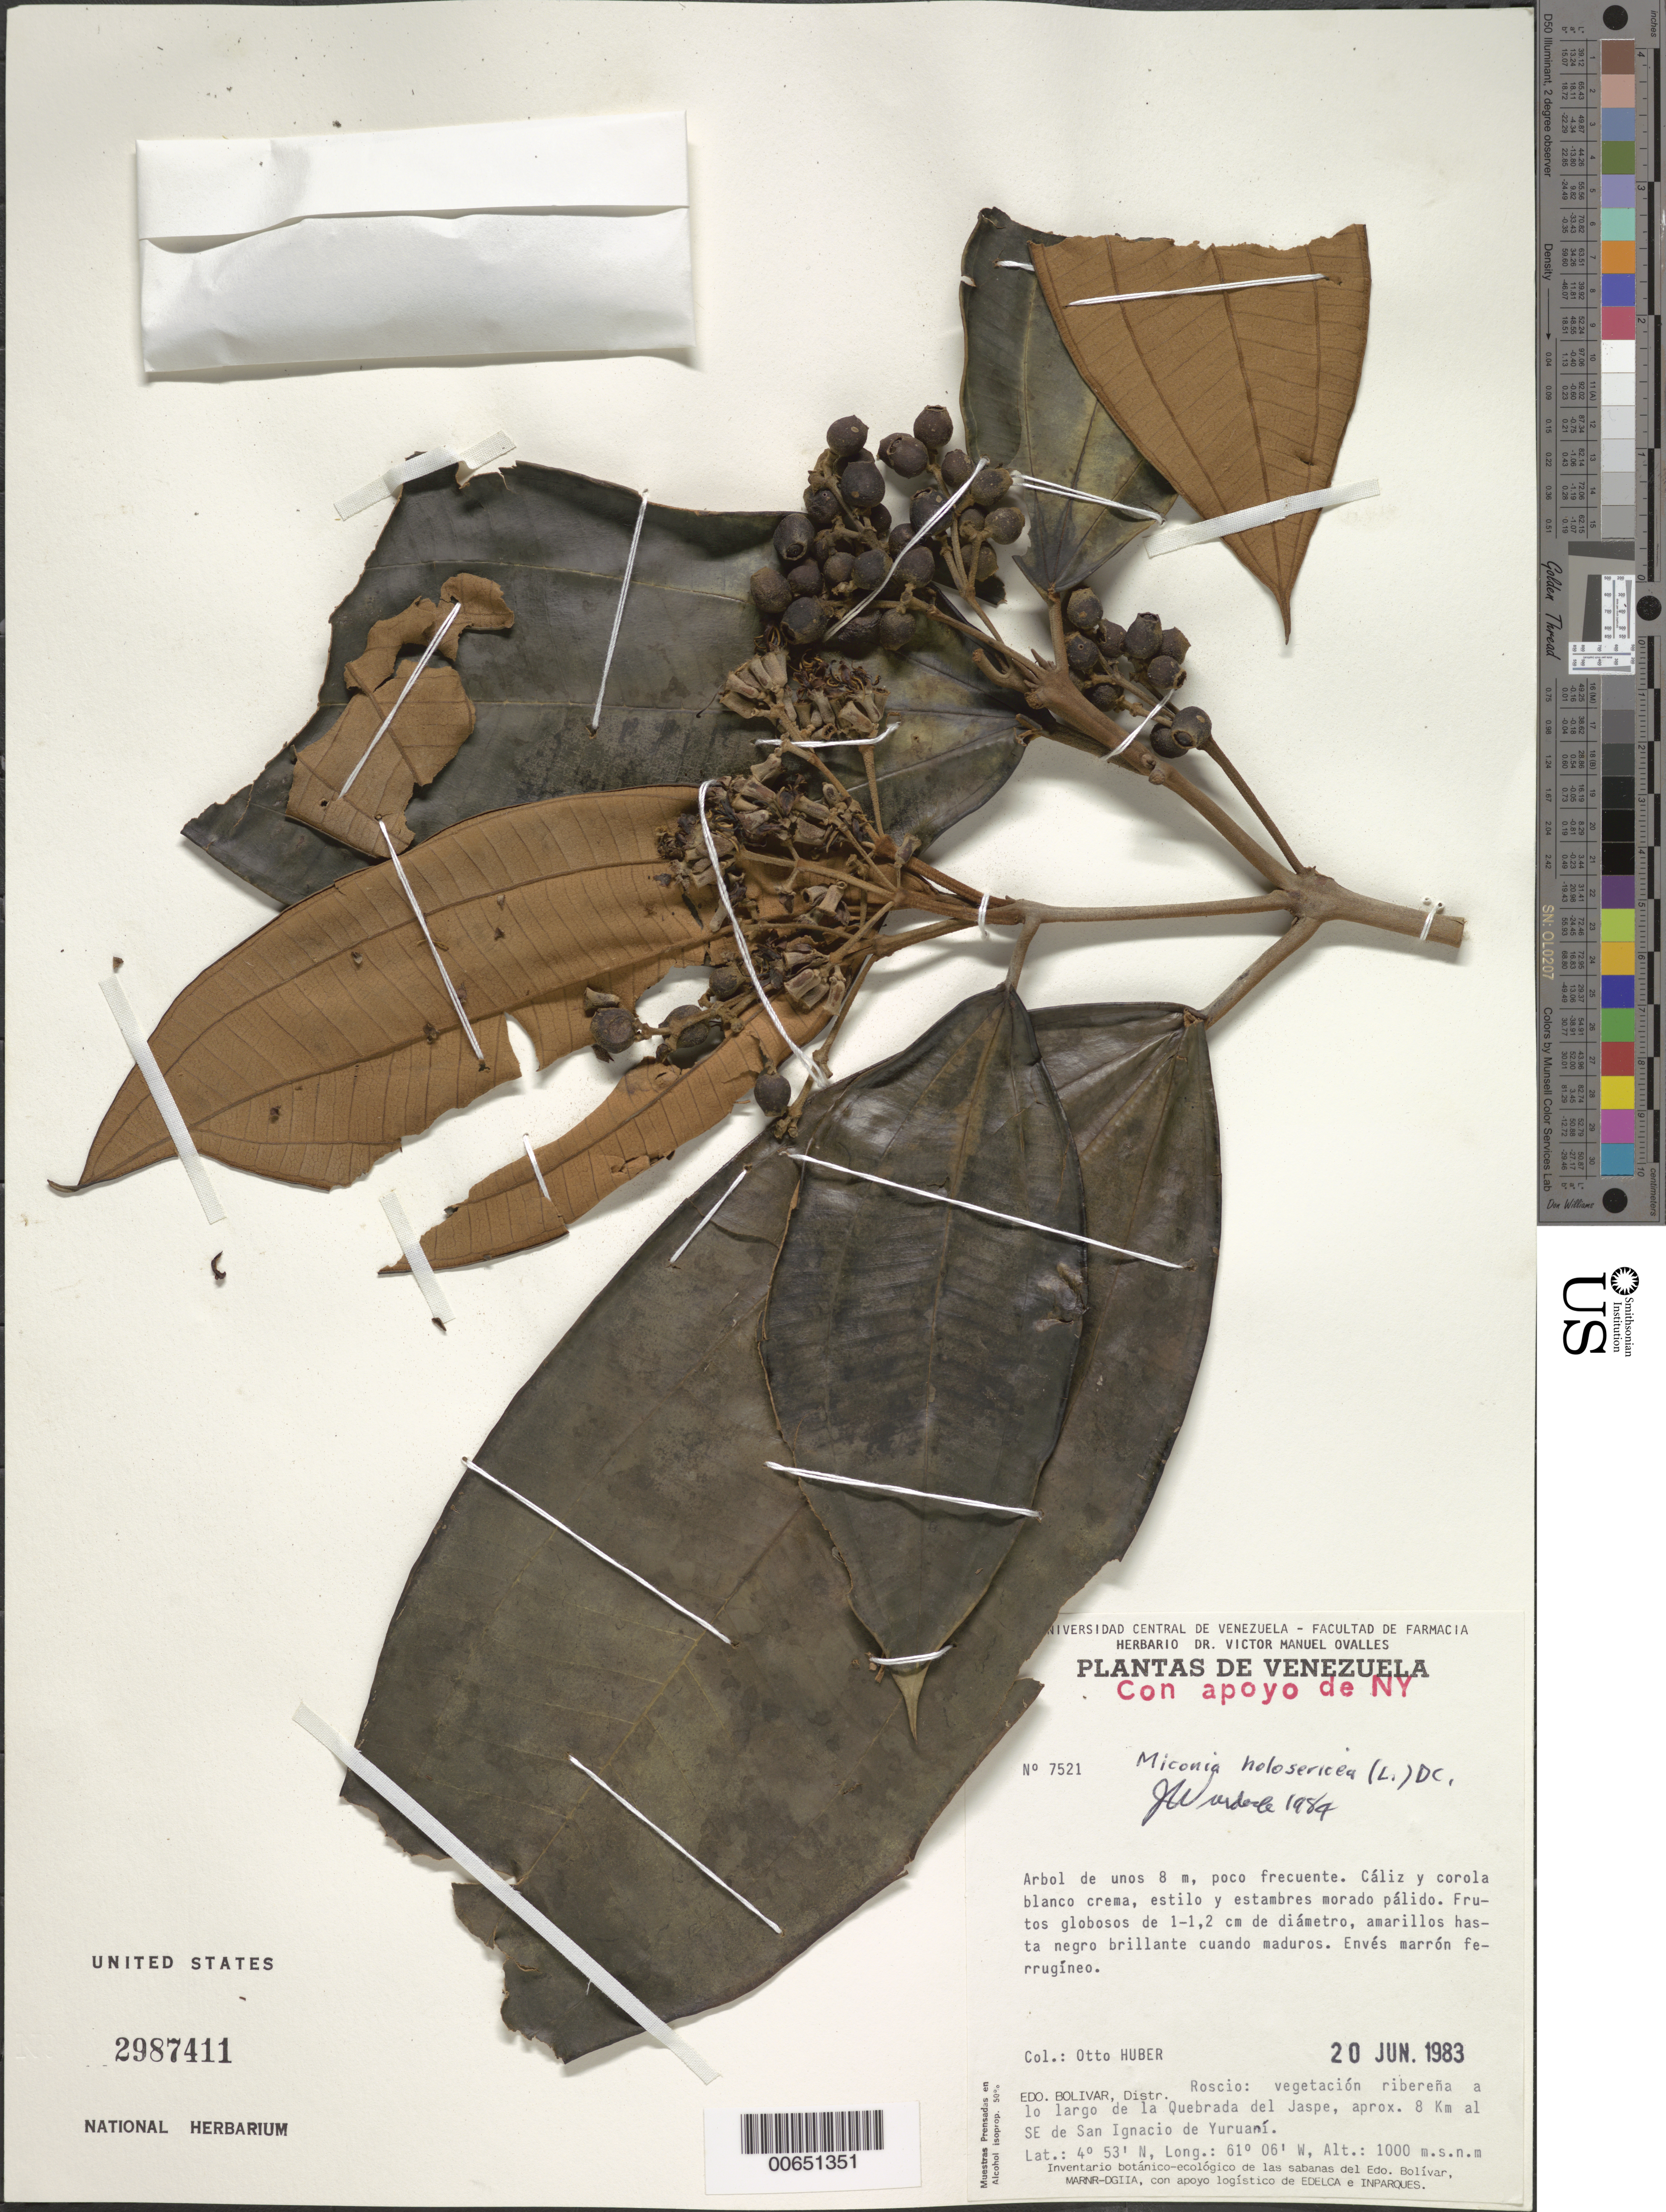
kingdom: Plantae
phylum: Tracheophyta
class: Magnoliopsida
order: Myrtales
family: Melastomataceae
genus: Miconia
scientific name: Miconia holosericea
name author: (L.) DC.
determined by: Wurdack, John J., (US), US (UNITED STATES)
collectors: O. Huber & C. Alarcon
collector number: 7521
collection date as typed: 20-Jun-83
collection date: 1983-06-20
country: Venezuela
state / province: Bolívar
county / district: Roscio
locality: Quebrada del Jaspe, aprox. 8 km al SE de San Ignacio de Yuruani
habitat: Vegetación riberena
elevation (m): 1000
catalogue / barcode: US 2987411